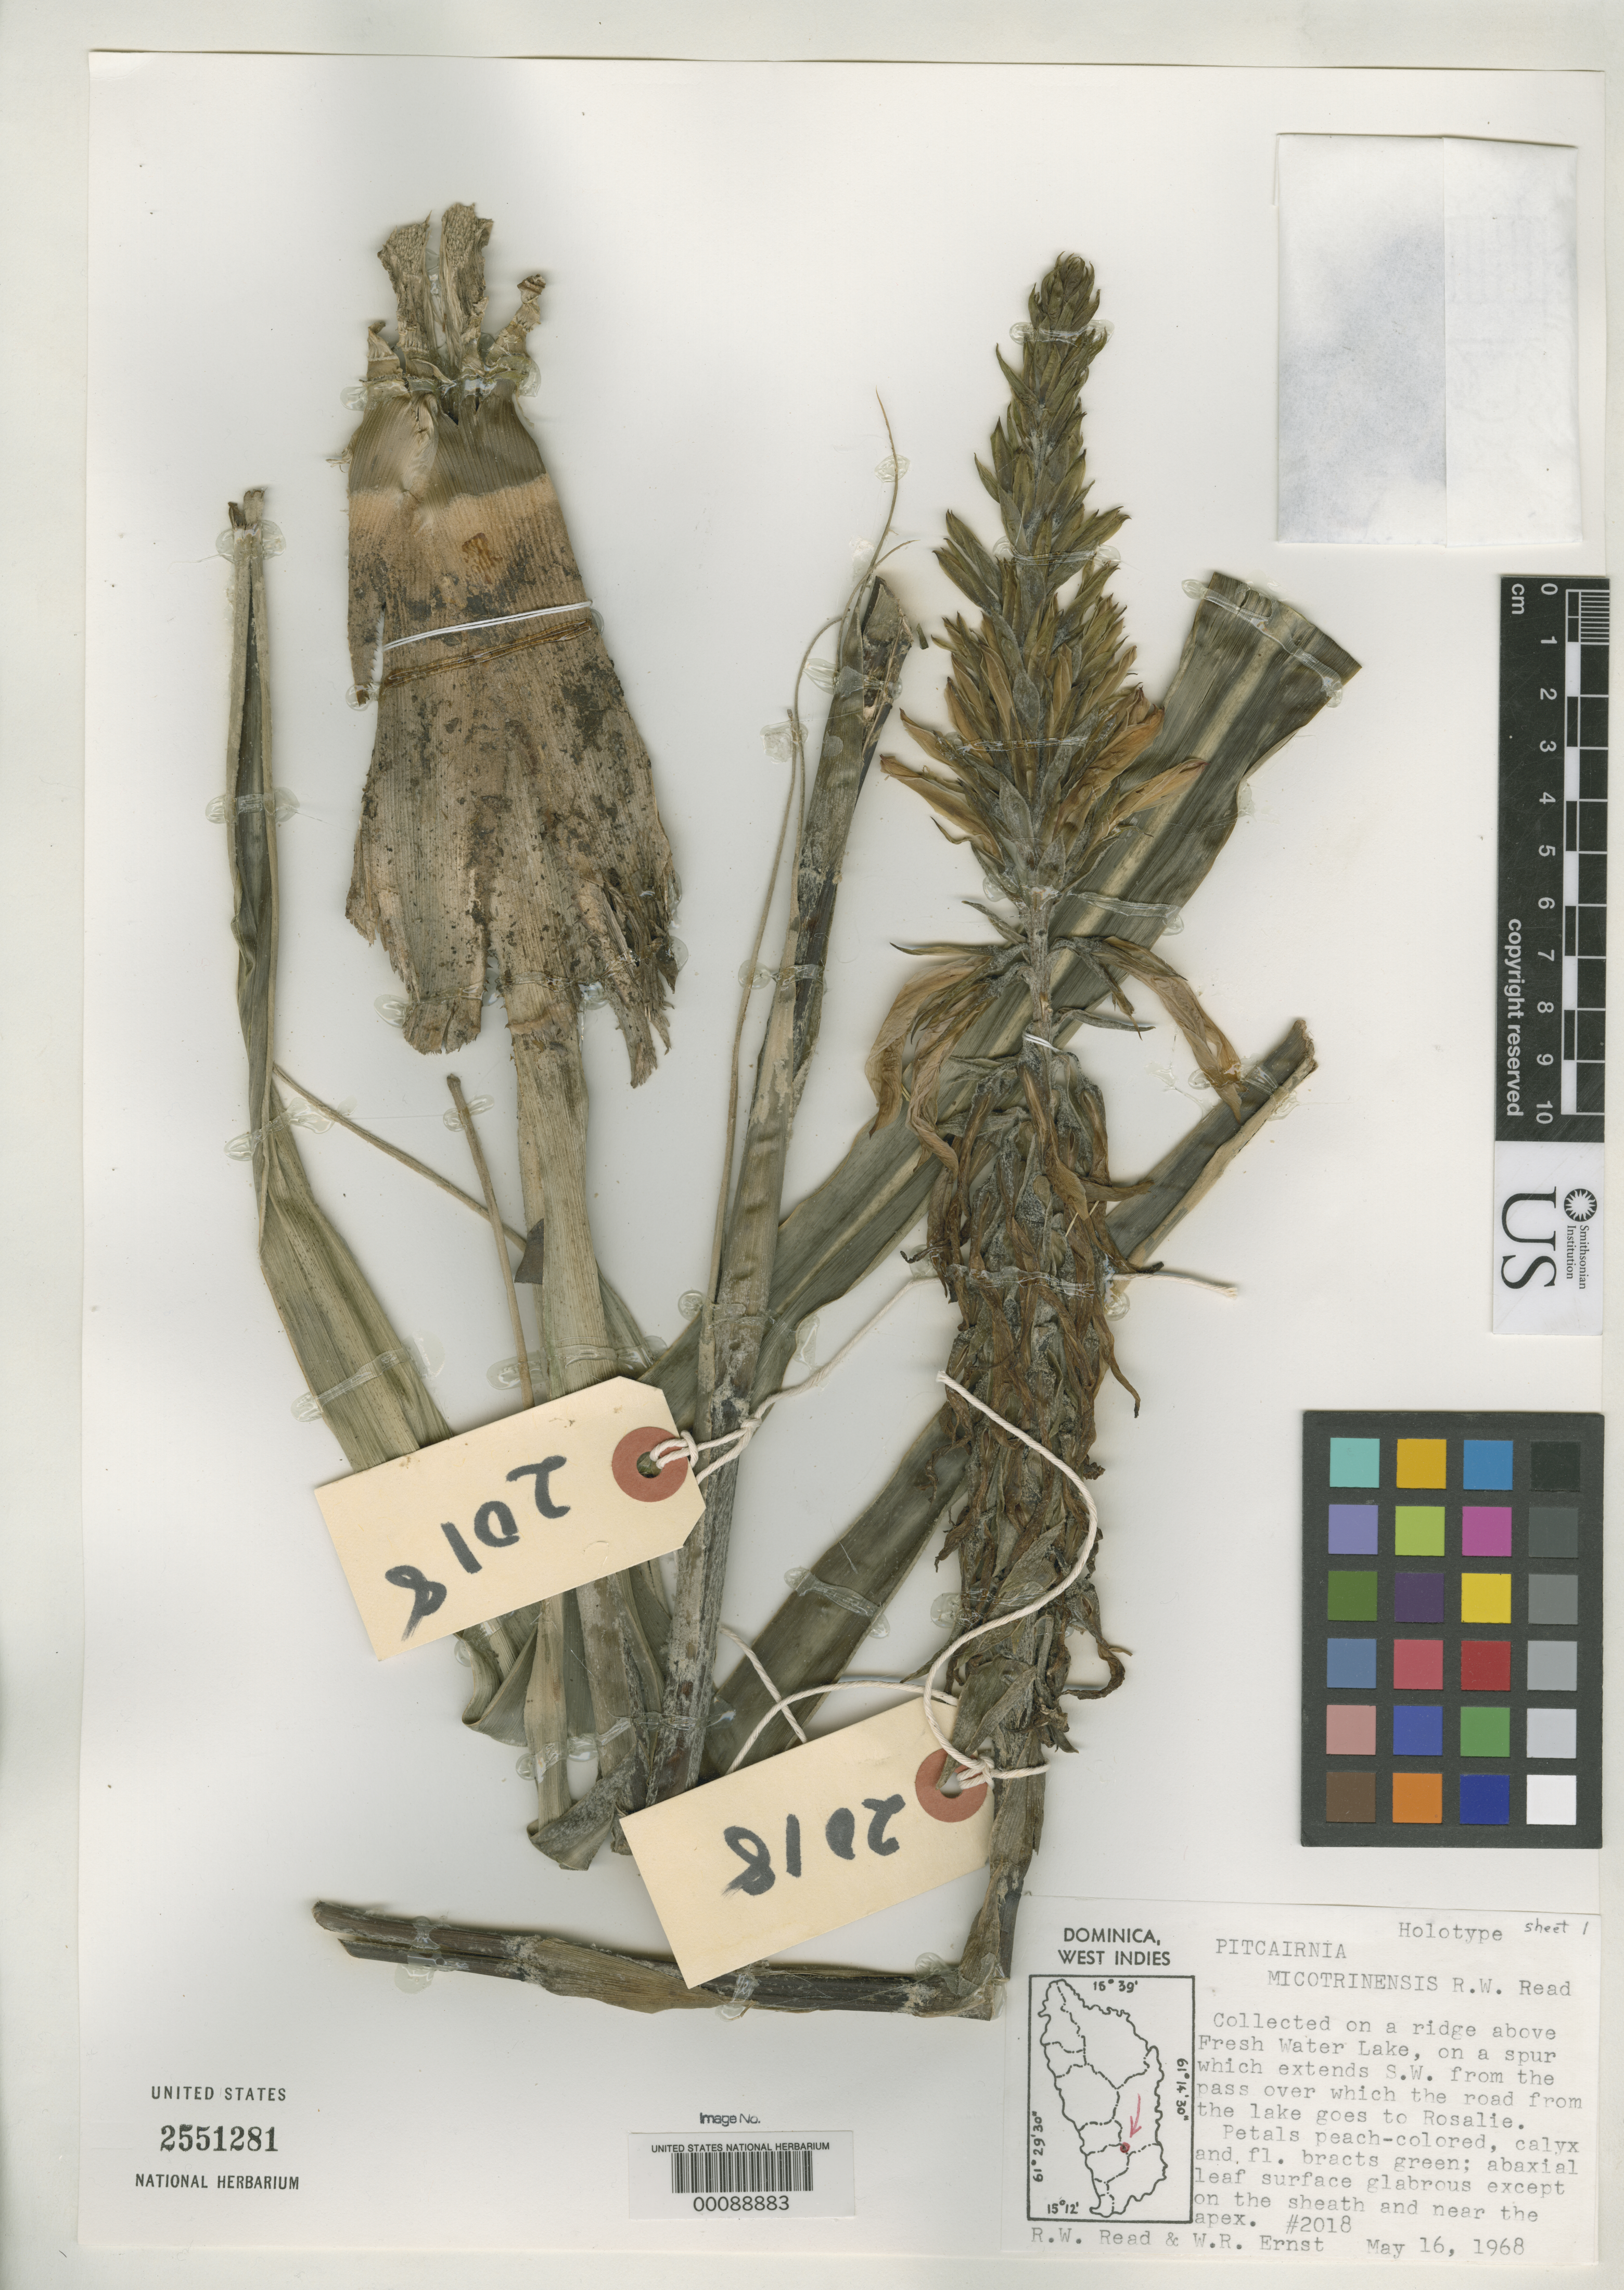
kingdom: Plantae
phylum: Tracheophyta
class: Liliopsida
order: Poales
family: Bromeliaceae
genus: Pitcairnia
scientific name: Pitcairnia micotrinensis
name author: Read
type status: Holotype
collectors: R. W. Read & W. R. Ernst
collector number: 2018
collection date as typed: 16 May 1968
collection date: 1968-05-16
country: Dominica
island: Dominica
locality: Above Fresh Water Lake.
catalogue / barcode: US 2551281